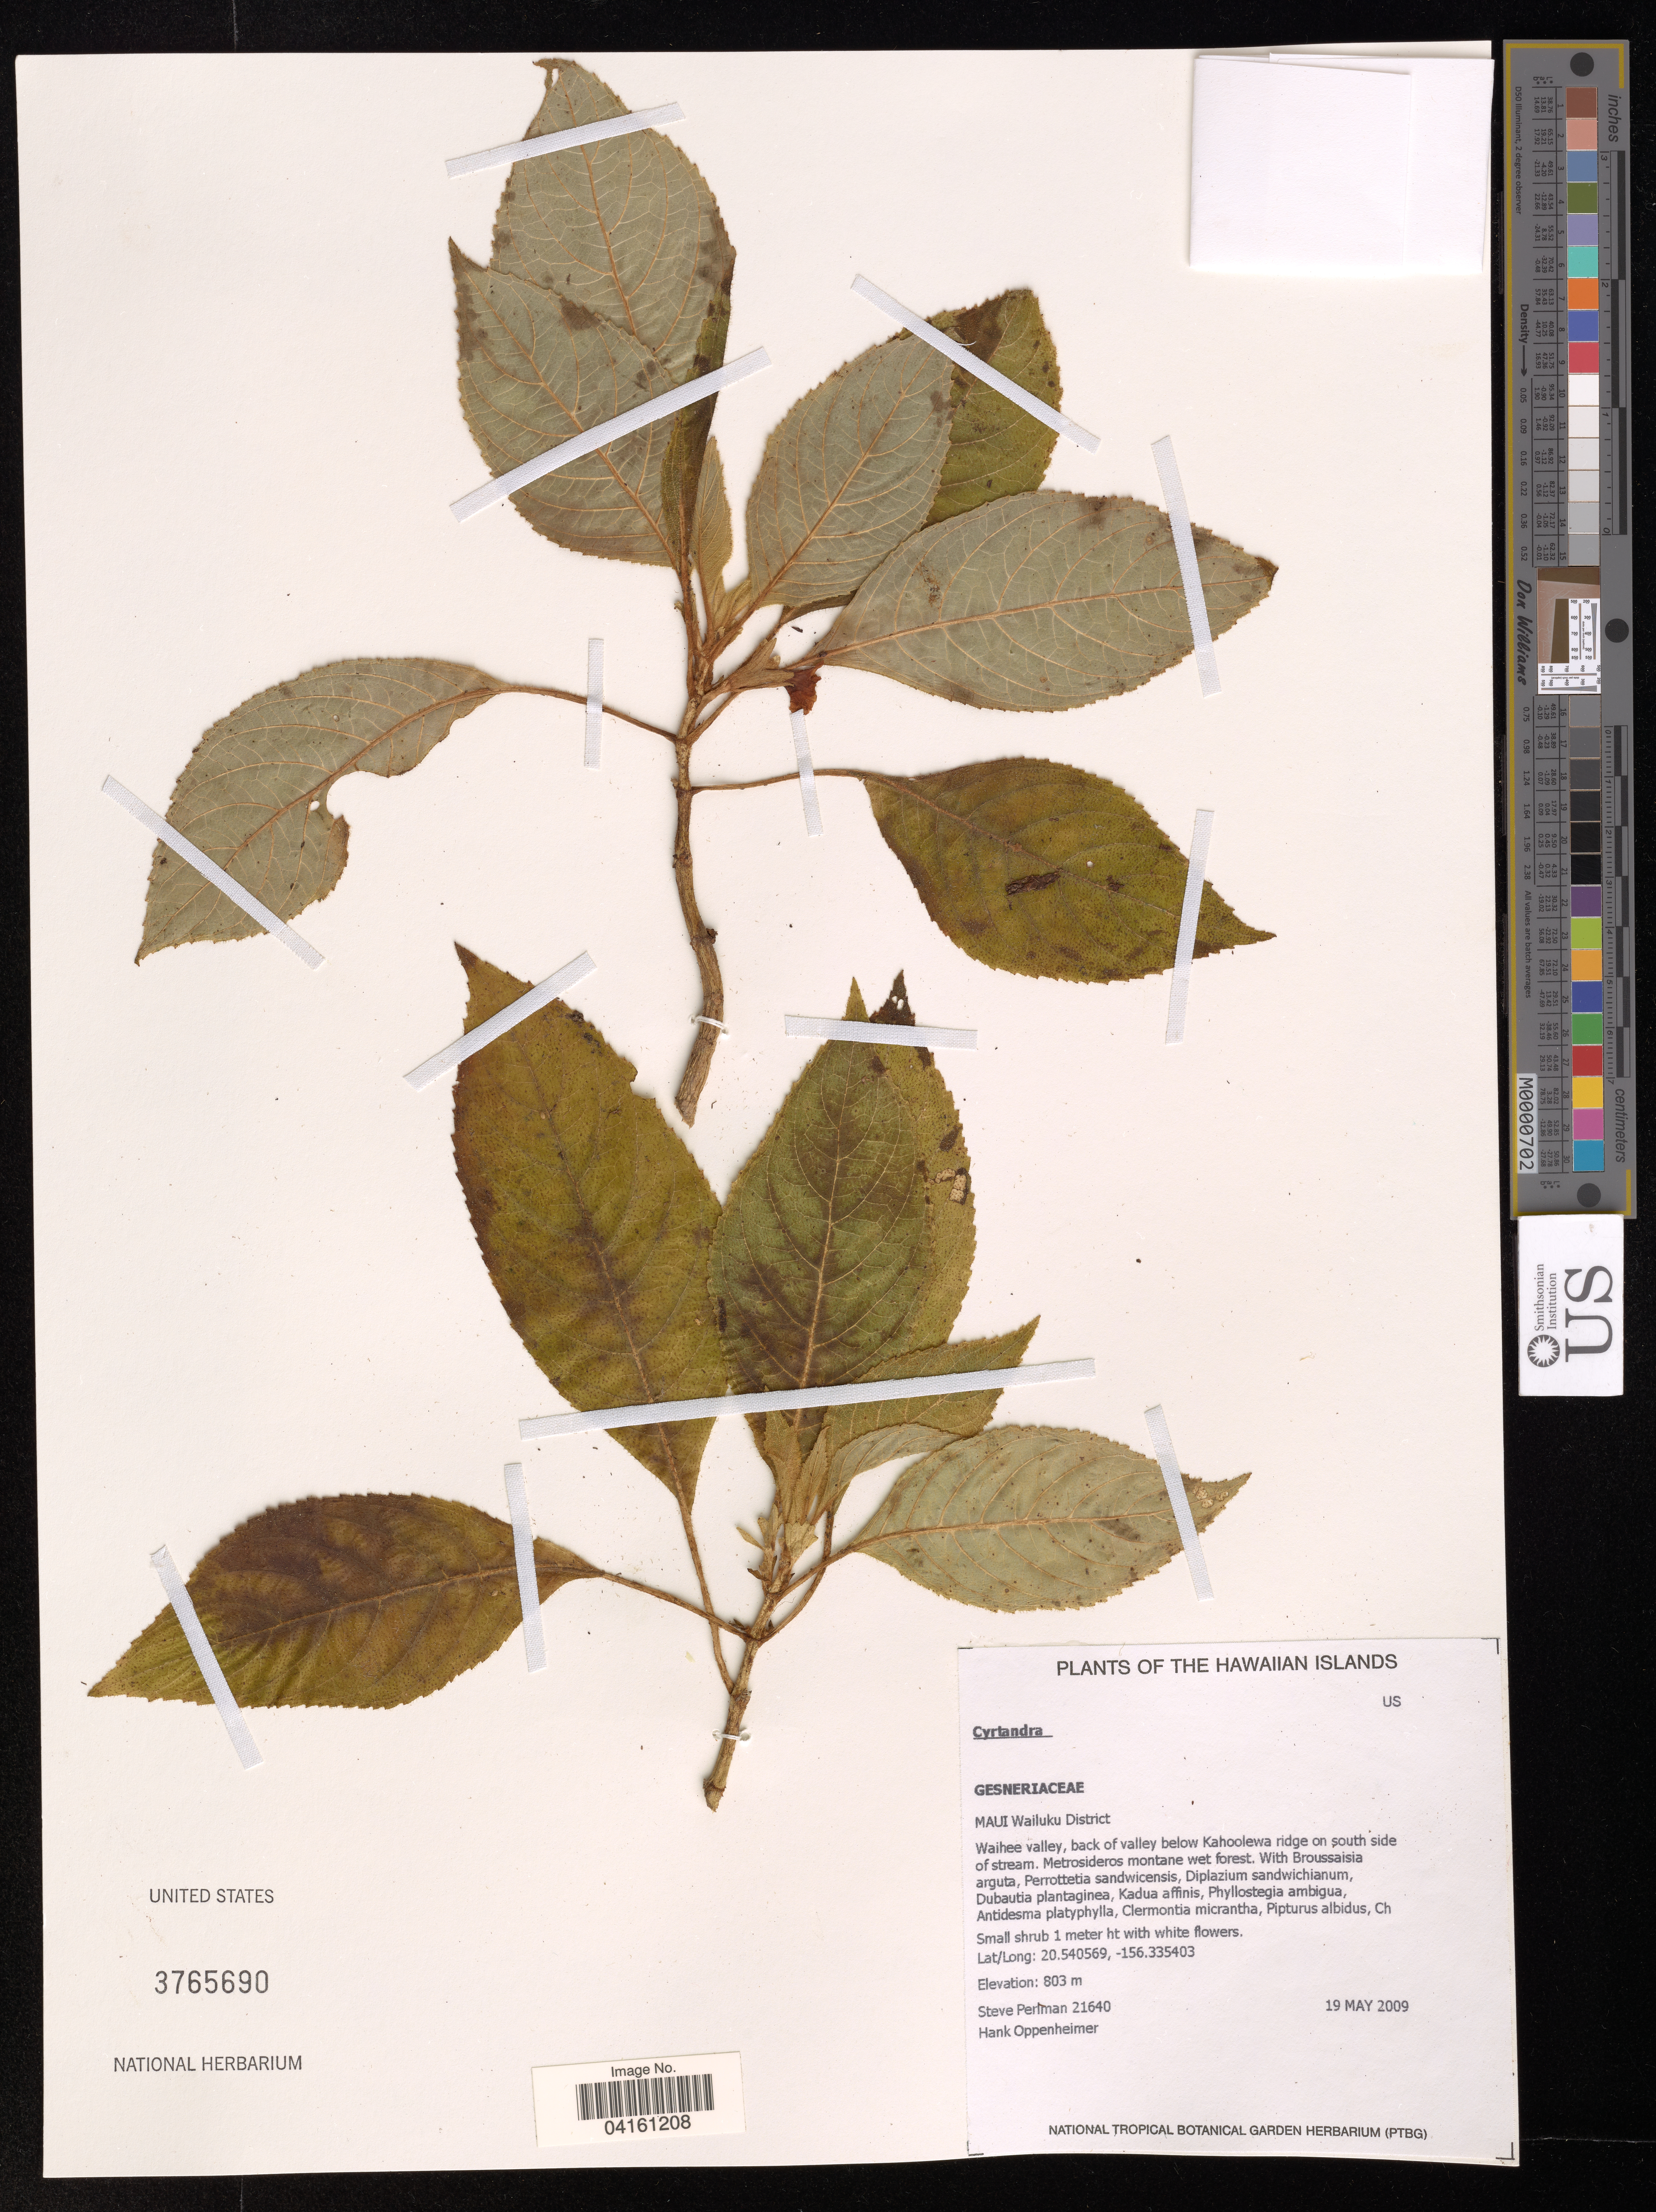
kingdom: Plantae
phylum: Tracheophyta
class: Magnoliopsida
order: Lamiales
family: Gesneriaceae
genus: Cyrtandra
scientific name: Cyrtandra kipahuluensis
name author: H. St. John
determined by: Brokaw, D. J., (WS), Washington State University (UNITED STATES)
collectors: S. Perlman & H. Oppenheimer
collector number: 21640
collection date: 2009-05-19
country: United States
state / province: Hawaii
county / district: Maui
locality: The Hawaiian Islands. Maui Wailuku District. Waihee valley, back of valley below of Kahoolewa ridge on south side of stream.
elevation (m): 803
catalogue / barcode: US 3765690